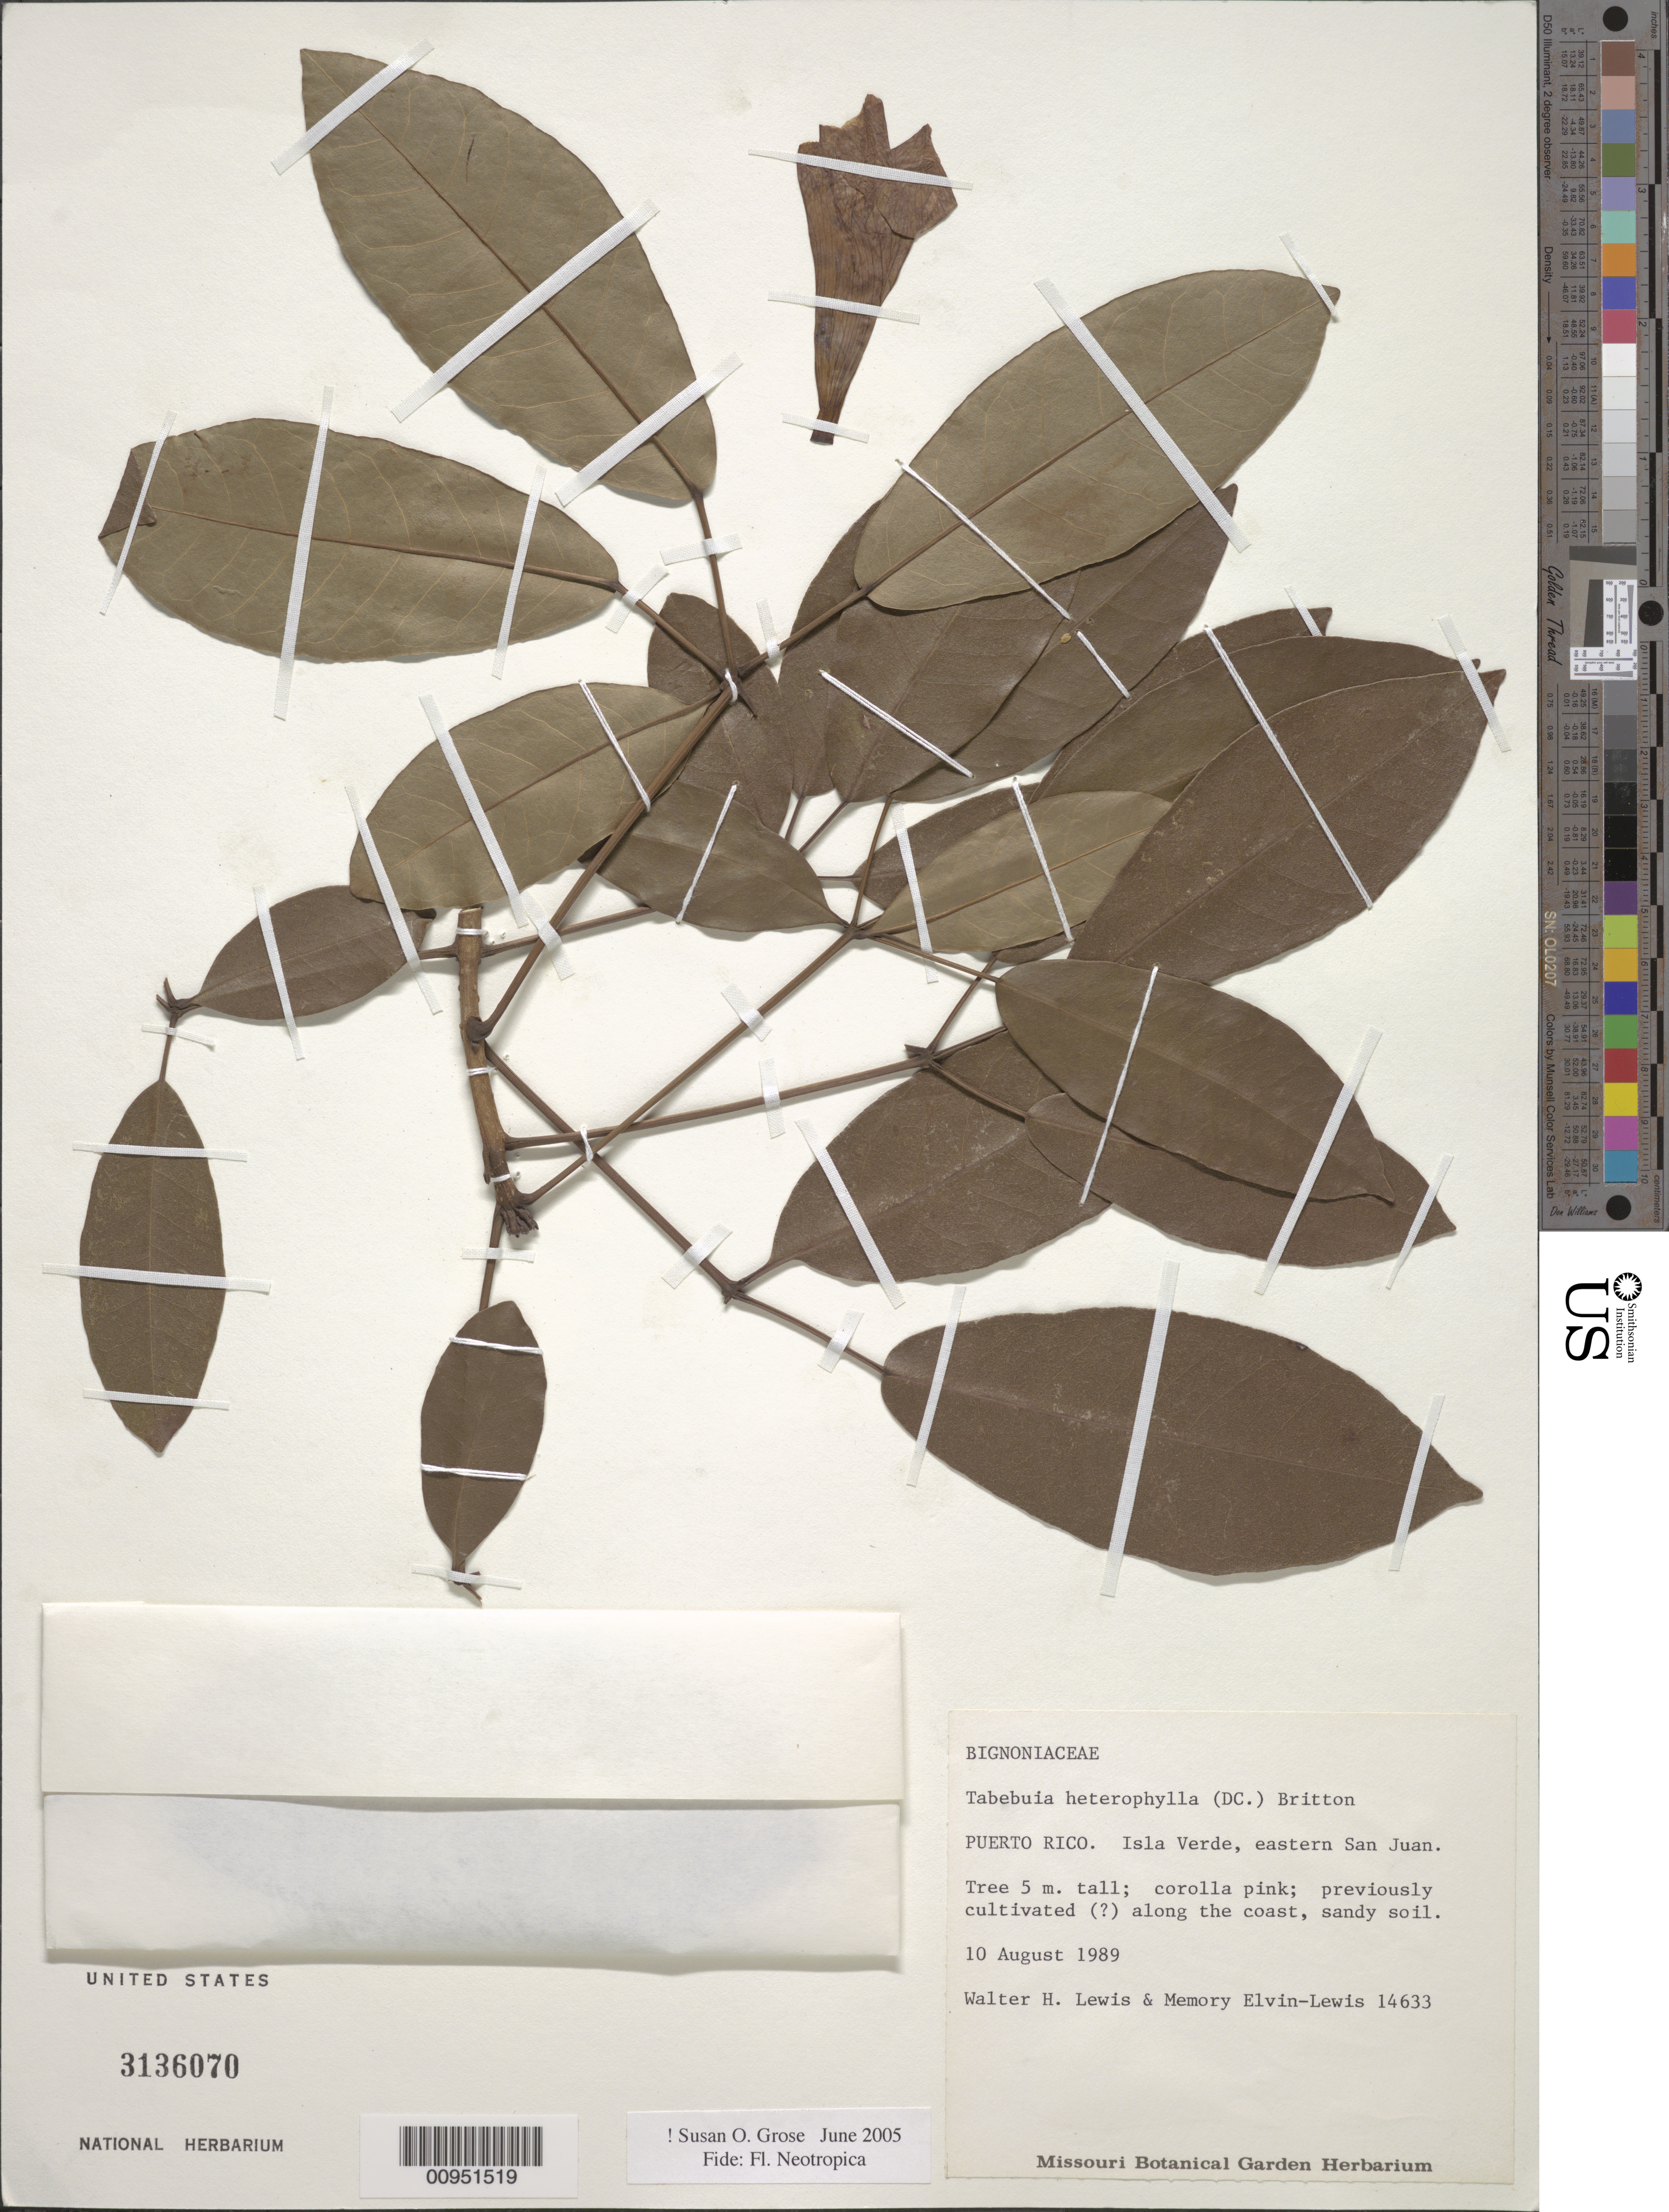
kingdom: Plantae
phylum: Tracheophyta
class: Magnoliopsida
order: Lamiales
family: Bignoniaceae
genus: Tabebuia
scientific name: Tabebuia heterophylla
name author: (DC.) Britton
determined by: Grose, S. O.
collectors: W. H. Lewis & M. Elvin-Lewis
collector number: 14633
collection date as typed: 10 Aug 1989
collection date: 1989-08-10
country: Puerto Rico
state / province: San Juan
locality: Isla Verde, eastern San Juan, along the coast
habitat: Along the coast, sandy soil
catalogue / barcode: US 3136070